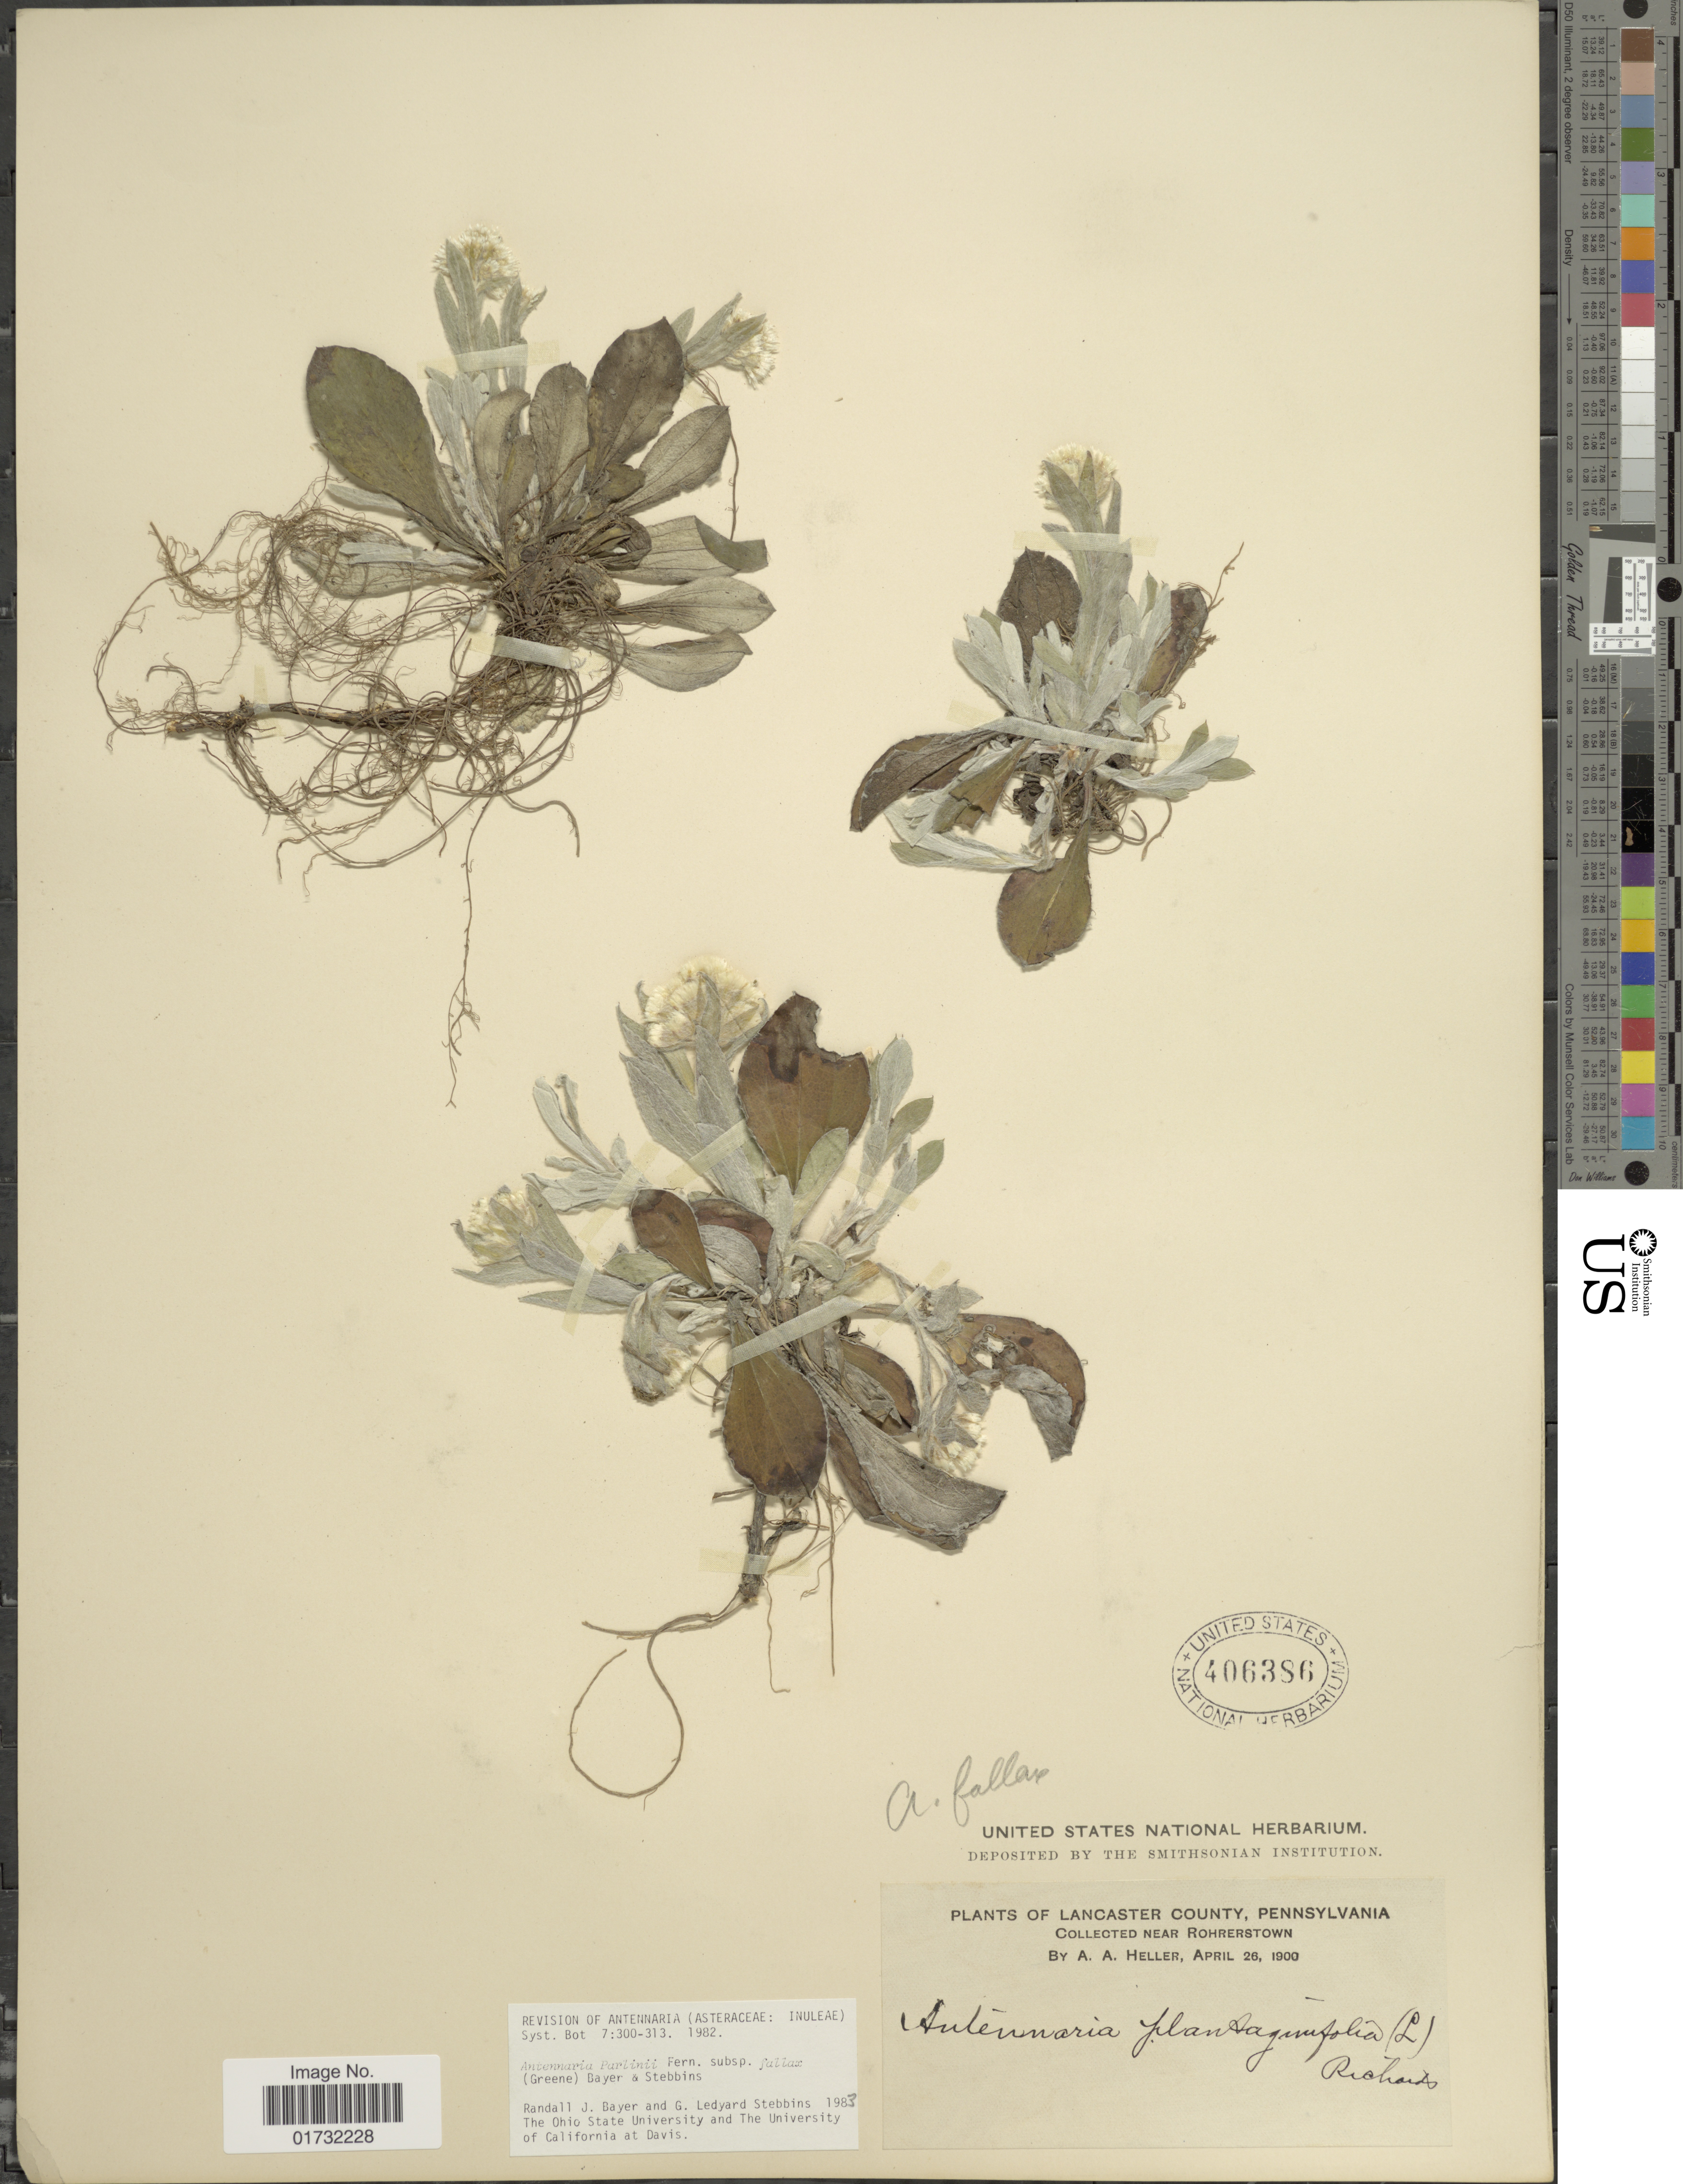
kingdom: Plantae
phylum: Tracheophyta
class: Magnoliopsida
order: Asterales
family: Asteraceae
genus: Antennaria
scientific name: Antennaria parlinii subsp. fallax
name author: (Greene) R.J. Bayer & Stebbins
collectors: A. A. Heller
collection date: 1900-04-26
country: United States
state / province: Pennsylvania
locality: Lancaster County. Near Rohrerstown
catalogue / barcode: US 406386